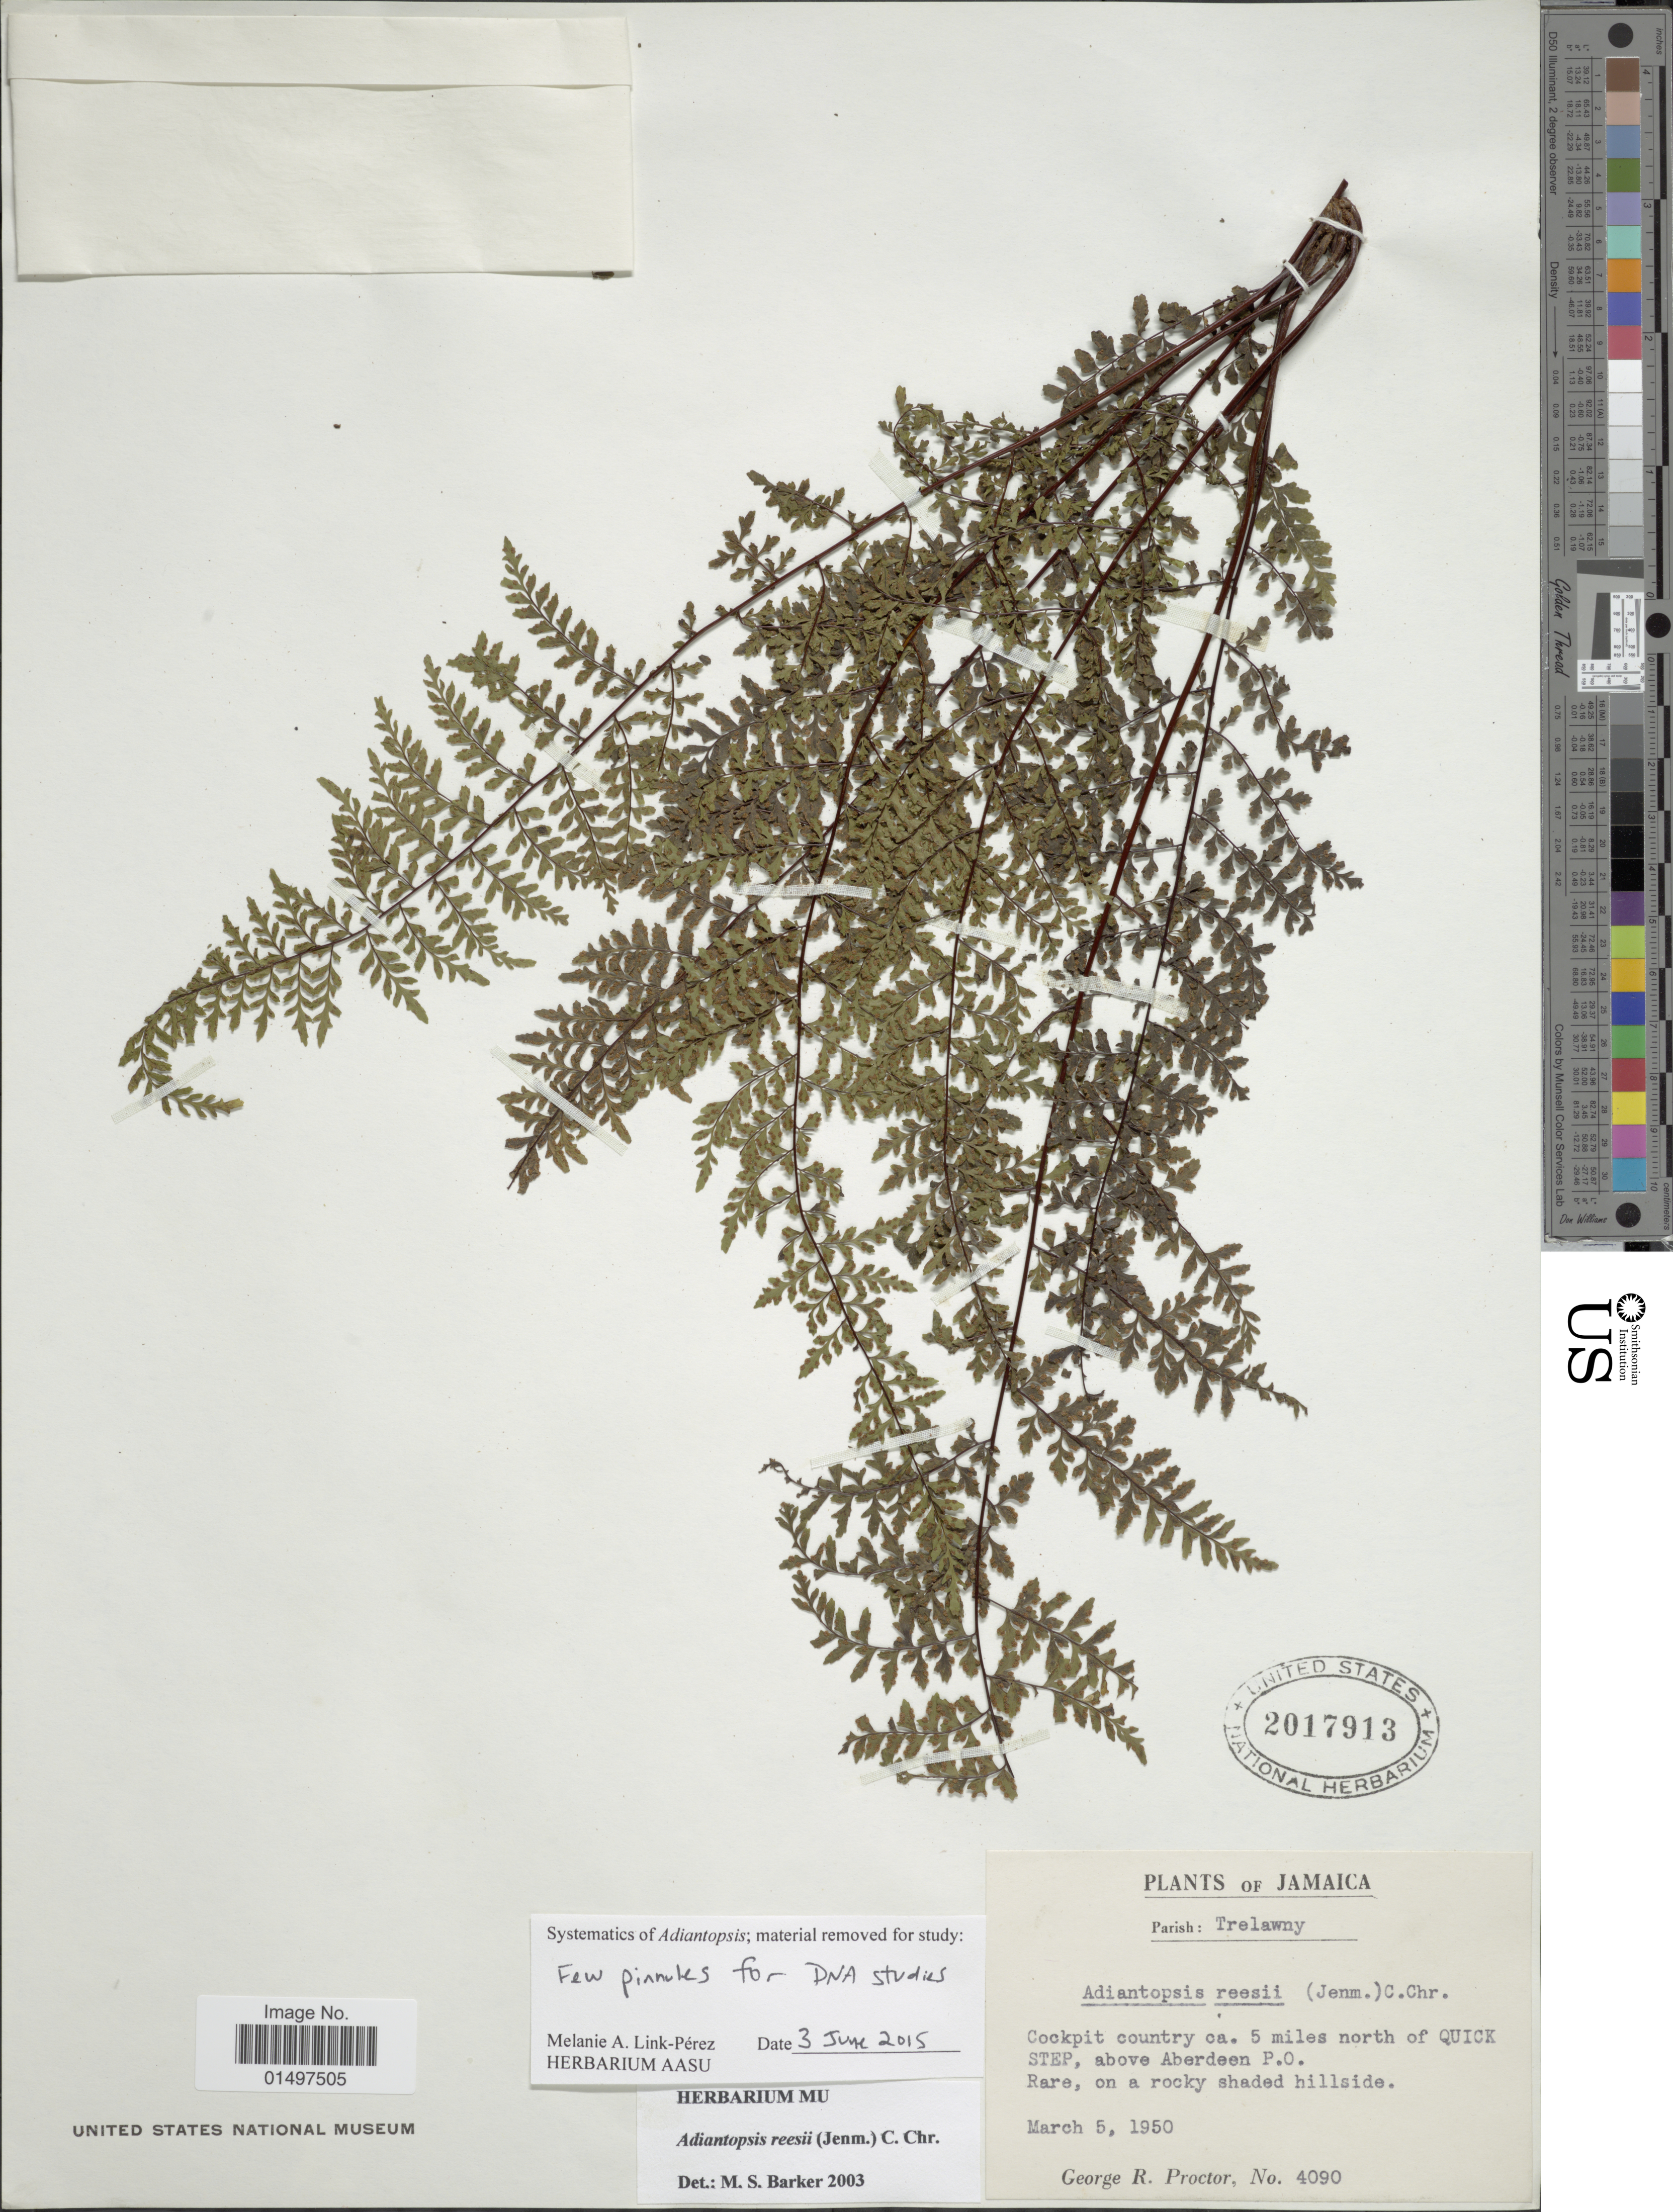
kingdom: Plantae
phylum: Tracheophyta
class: Polypodiopsida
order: Polypodiales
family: Pteridaceae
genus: Adiantopsis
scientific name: Adiantopsis reesii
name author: (Jenman) C. Chr.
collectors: G. R. Proctor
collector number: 4090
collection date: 1950-03-05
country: Jamaica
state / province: Trelawny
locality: Parish: Trelawny. Cockpit country ca. 5 miles north of Quick Step, above Aberdeen P.O.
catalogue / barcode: US 2017913